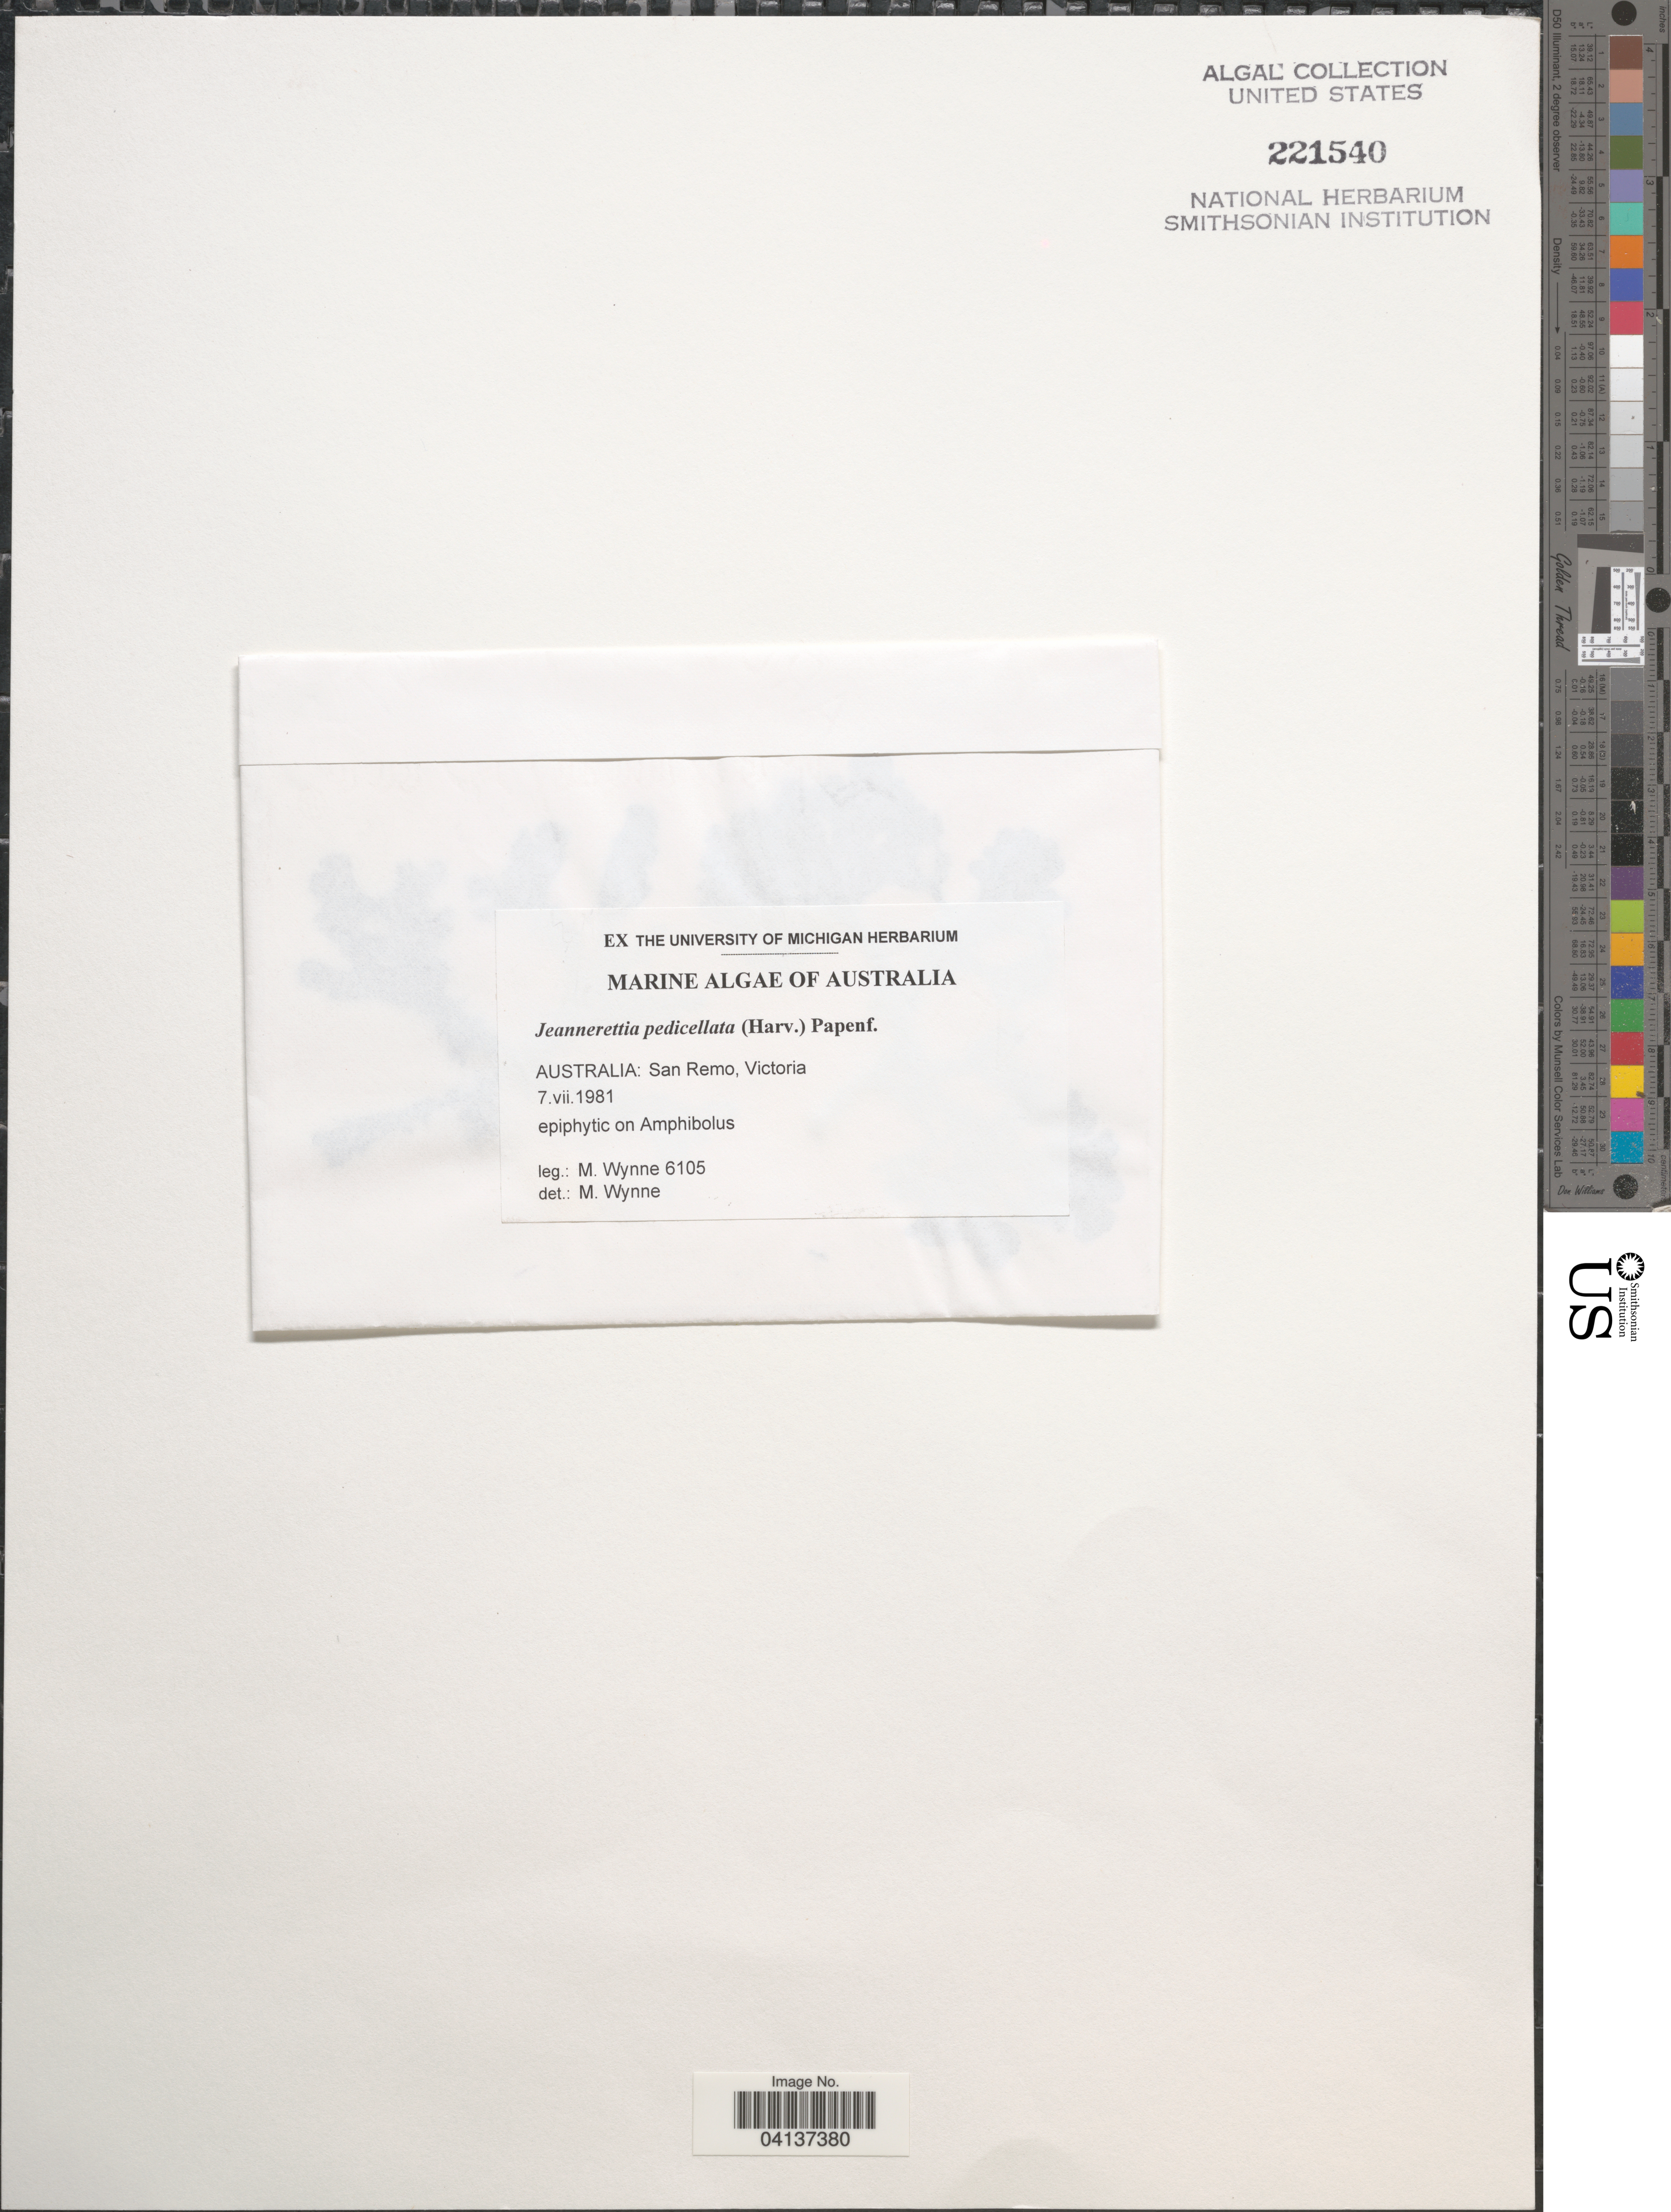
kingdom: Plantae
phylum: Rhodophyta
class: Florideophyceae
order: Ceramiales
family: Rhodomelaceae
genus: Pollexfenia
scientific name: Pollexfenia pedicellata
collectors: M.J. Wynne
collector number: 6105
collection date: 1981-07-07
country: Australia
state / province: Victoria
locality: San Remo, Victoria.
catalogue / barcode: US 221540